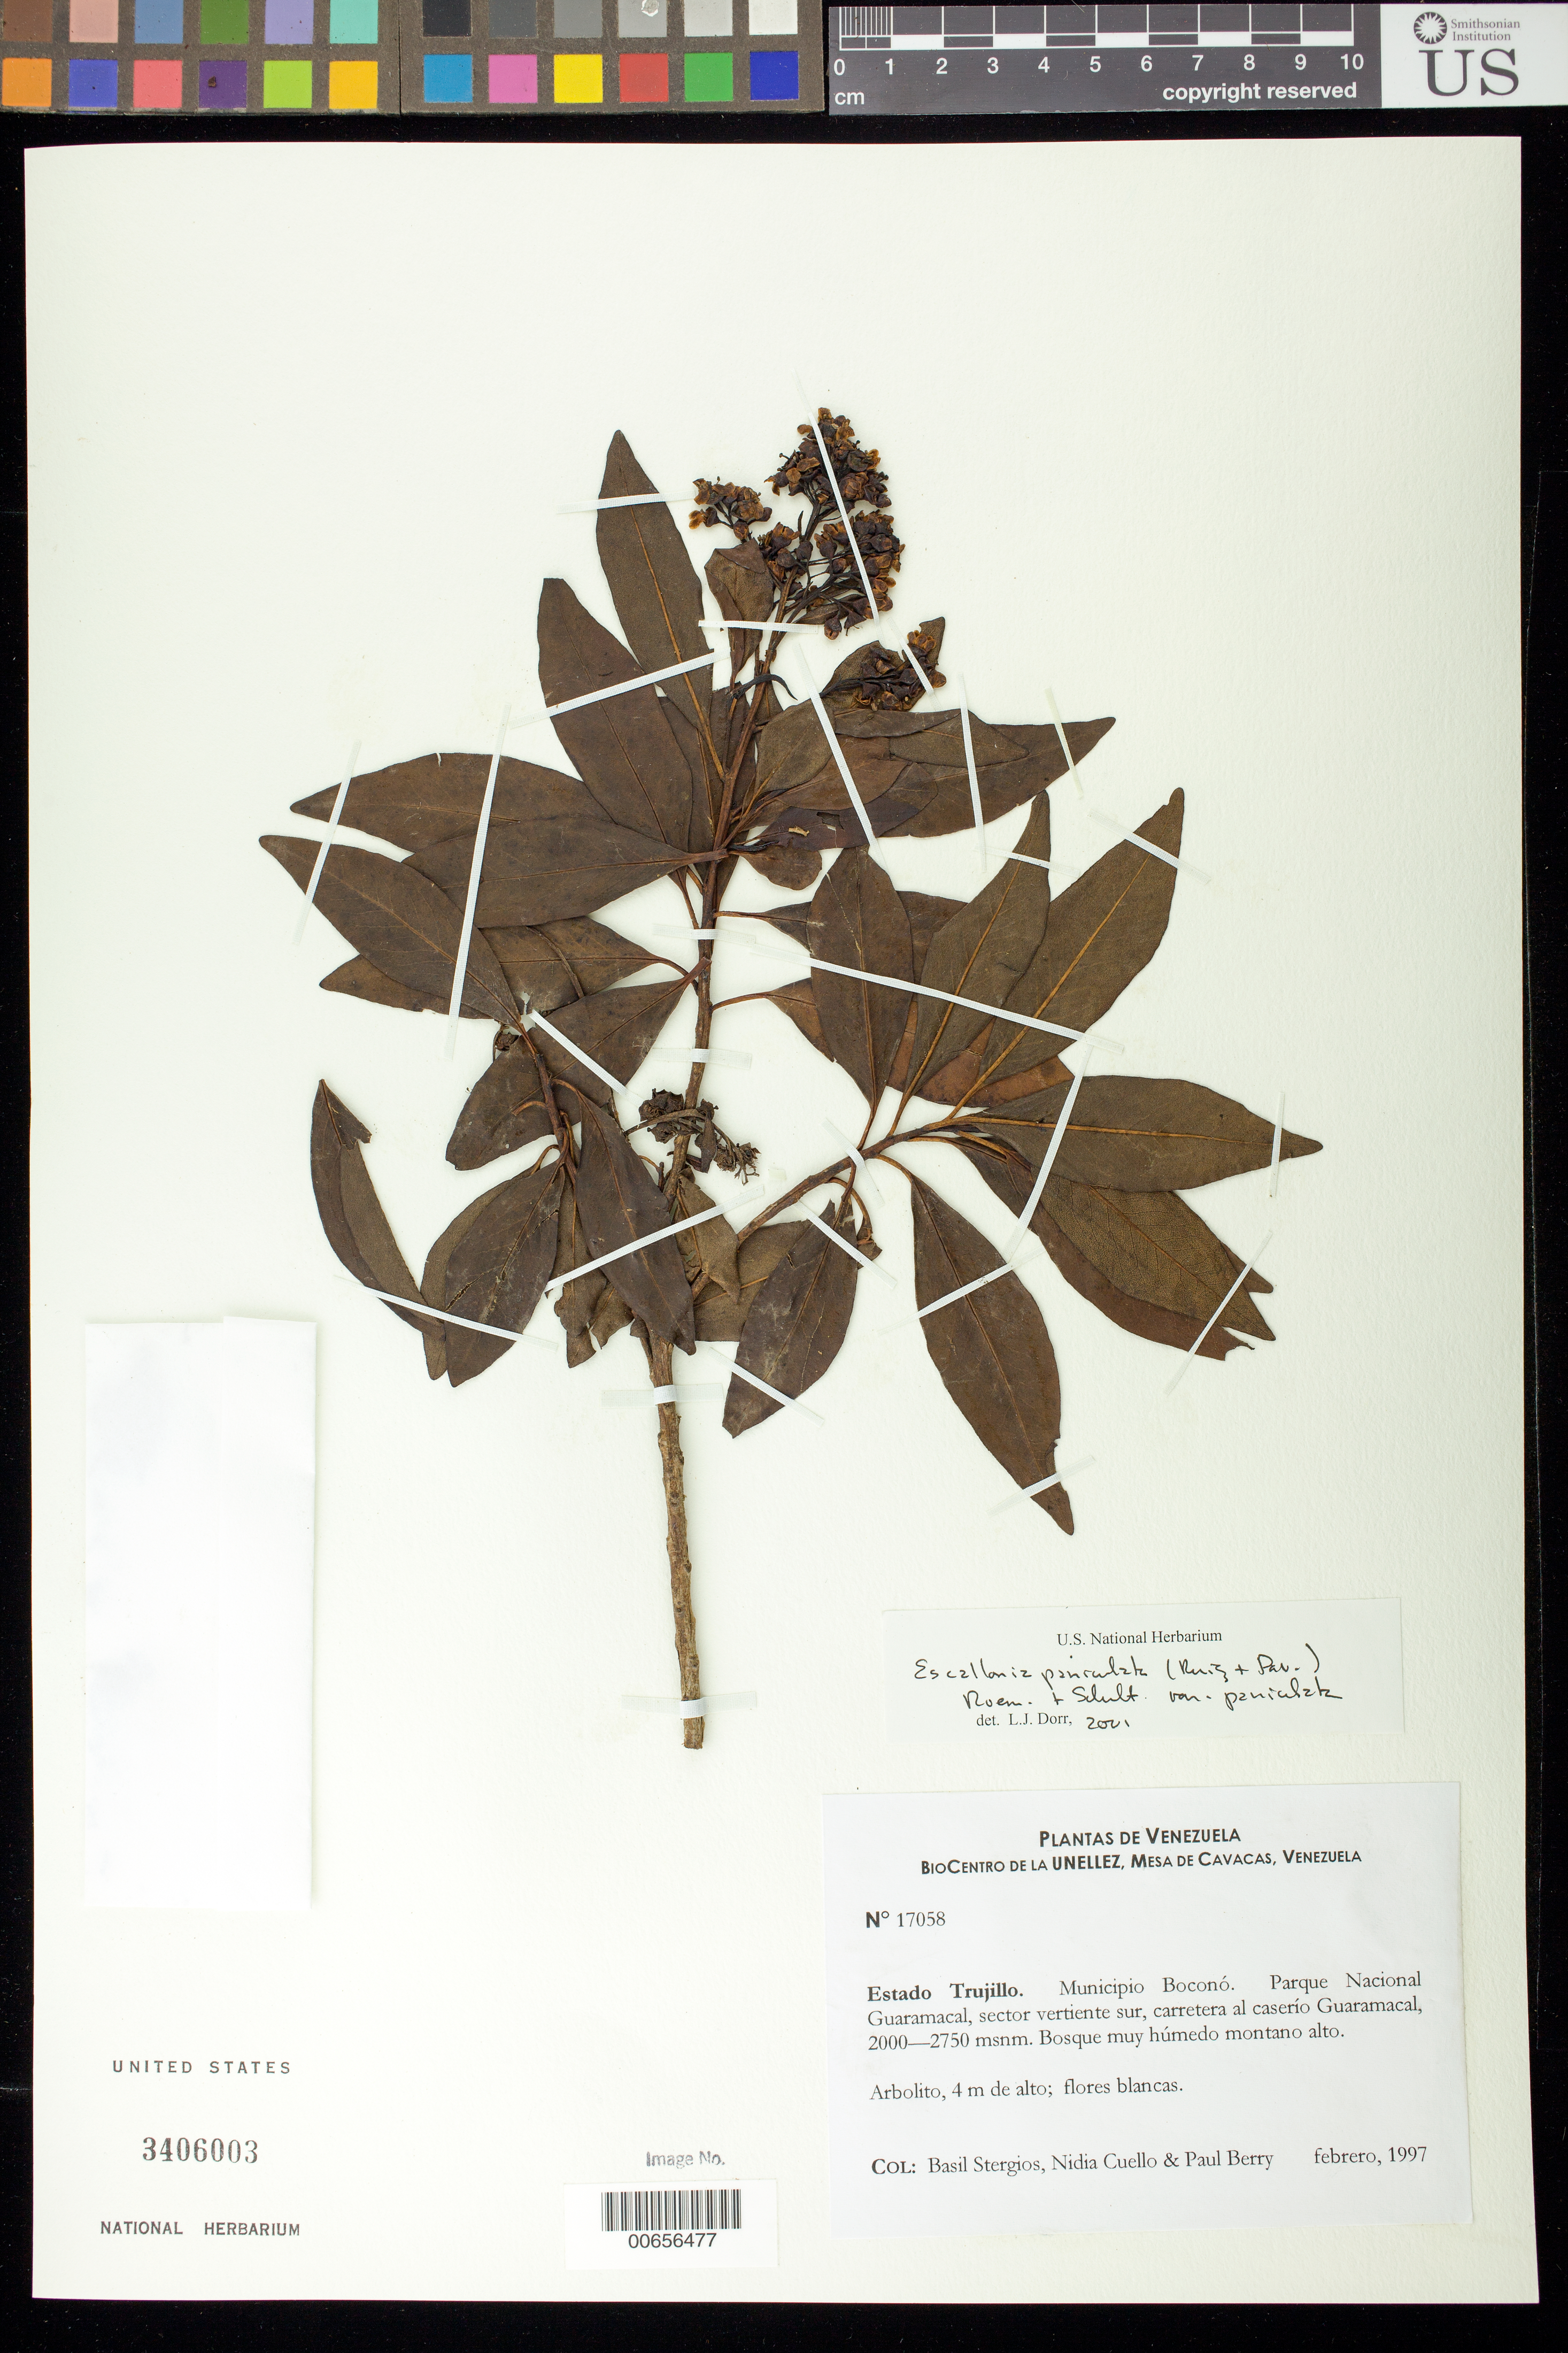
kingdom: Plantae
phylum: Tracheophyta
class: Magnoliopsida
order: Escalloniales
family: Escalloniaceae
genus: Escallonia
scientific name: Escallonia paniculata var. paniculata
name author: (Ruiz & Pav.) Roem. & Schult.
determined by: Dorr, L. J., (BOT), Smithsonian Institution - National Museum of Natural History (UNITED STATES)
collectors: B. G. Stergios, N. L. Cuello & P. Berry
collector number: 17058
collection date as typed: Feb 1997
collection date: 1997-02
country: Venezuela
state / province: Trujillo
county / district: Boconó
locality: Parque Nacional Guaramacal. Sector vertiente S. Carretera al caserío Guaramacal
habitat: Bosque muy húmedo montano alto.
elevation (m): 2000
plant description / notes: CTES, PORT, US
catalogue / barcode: US 3406003